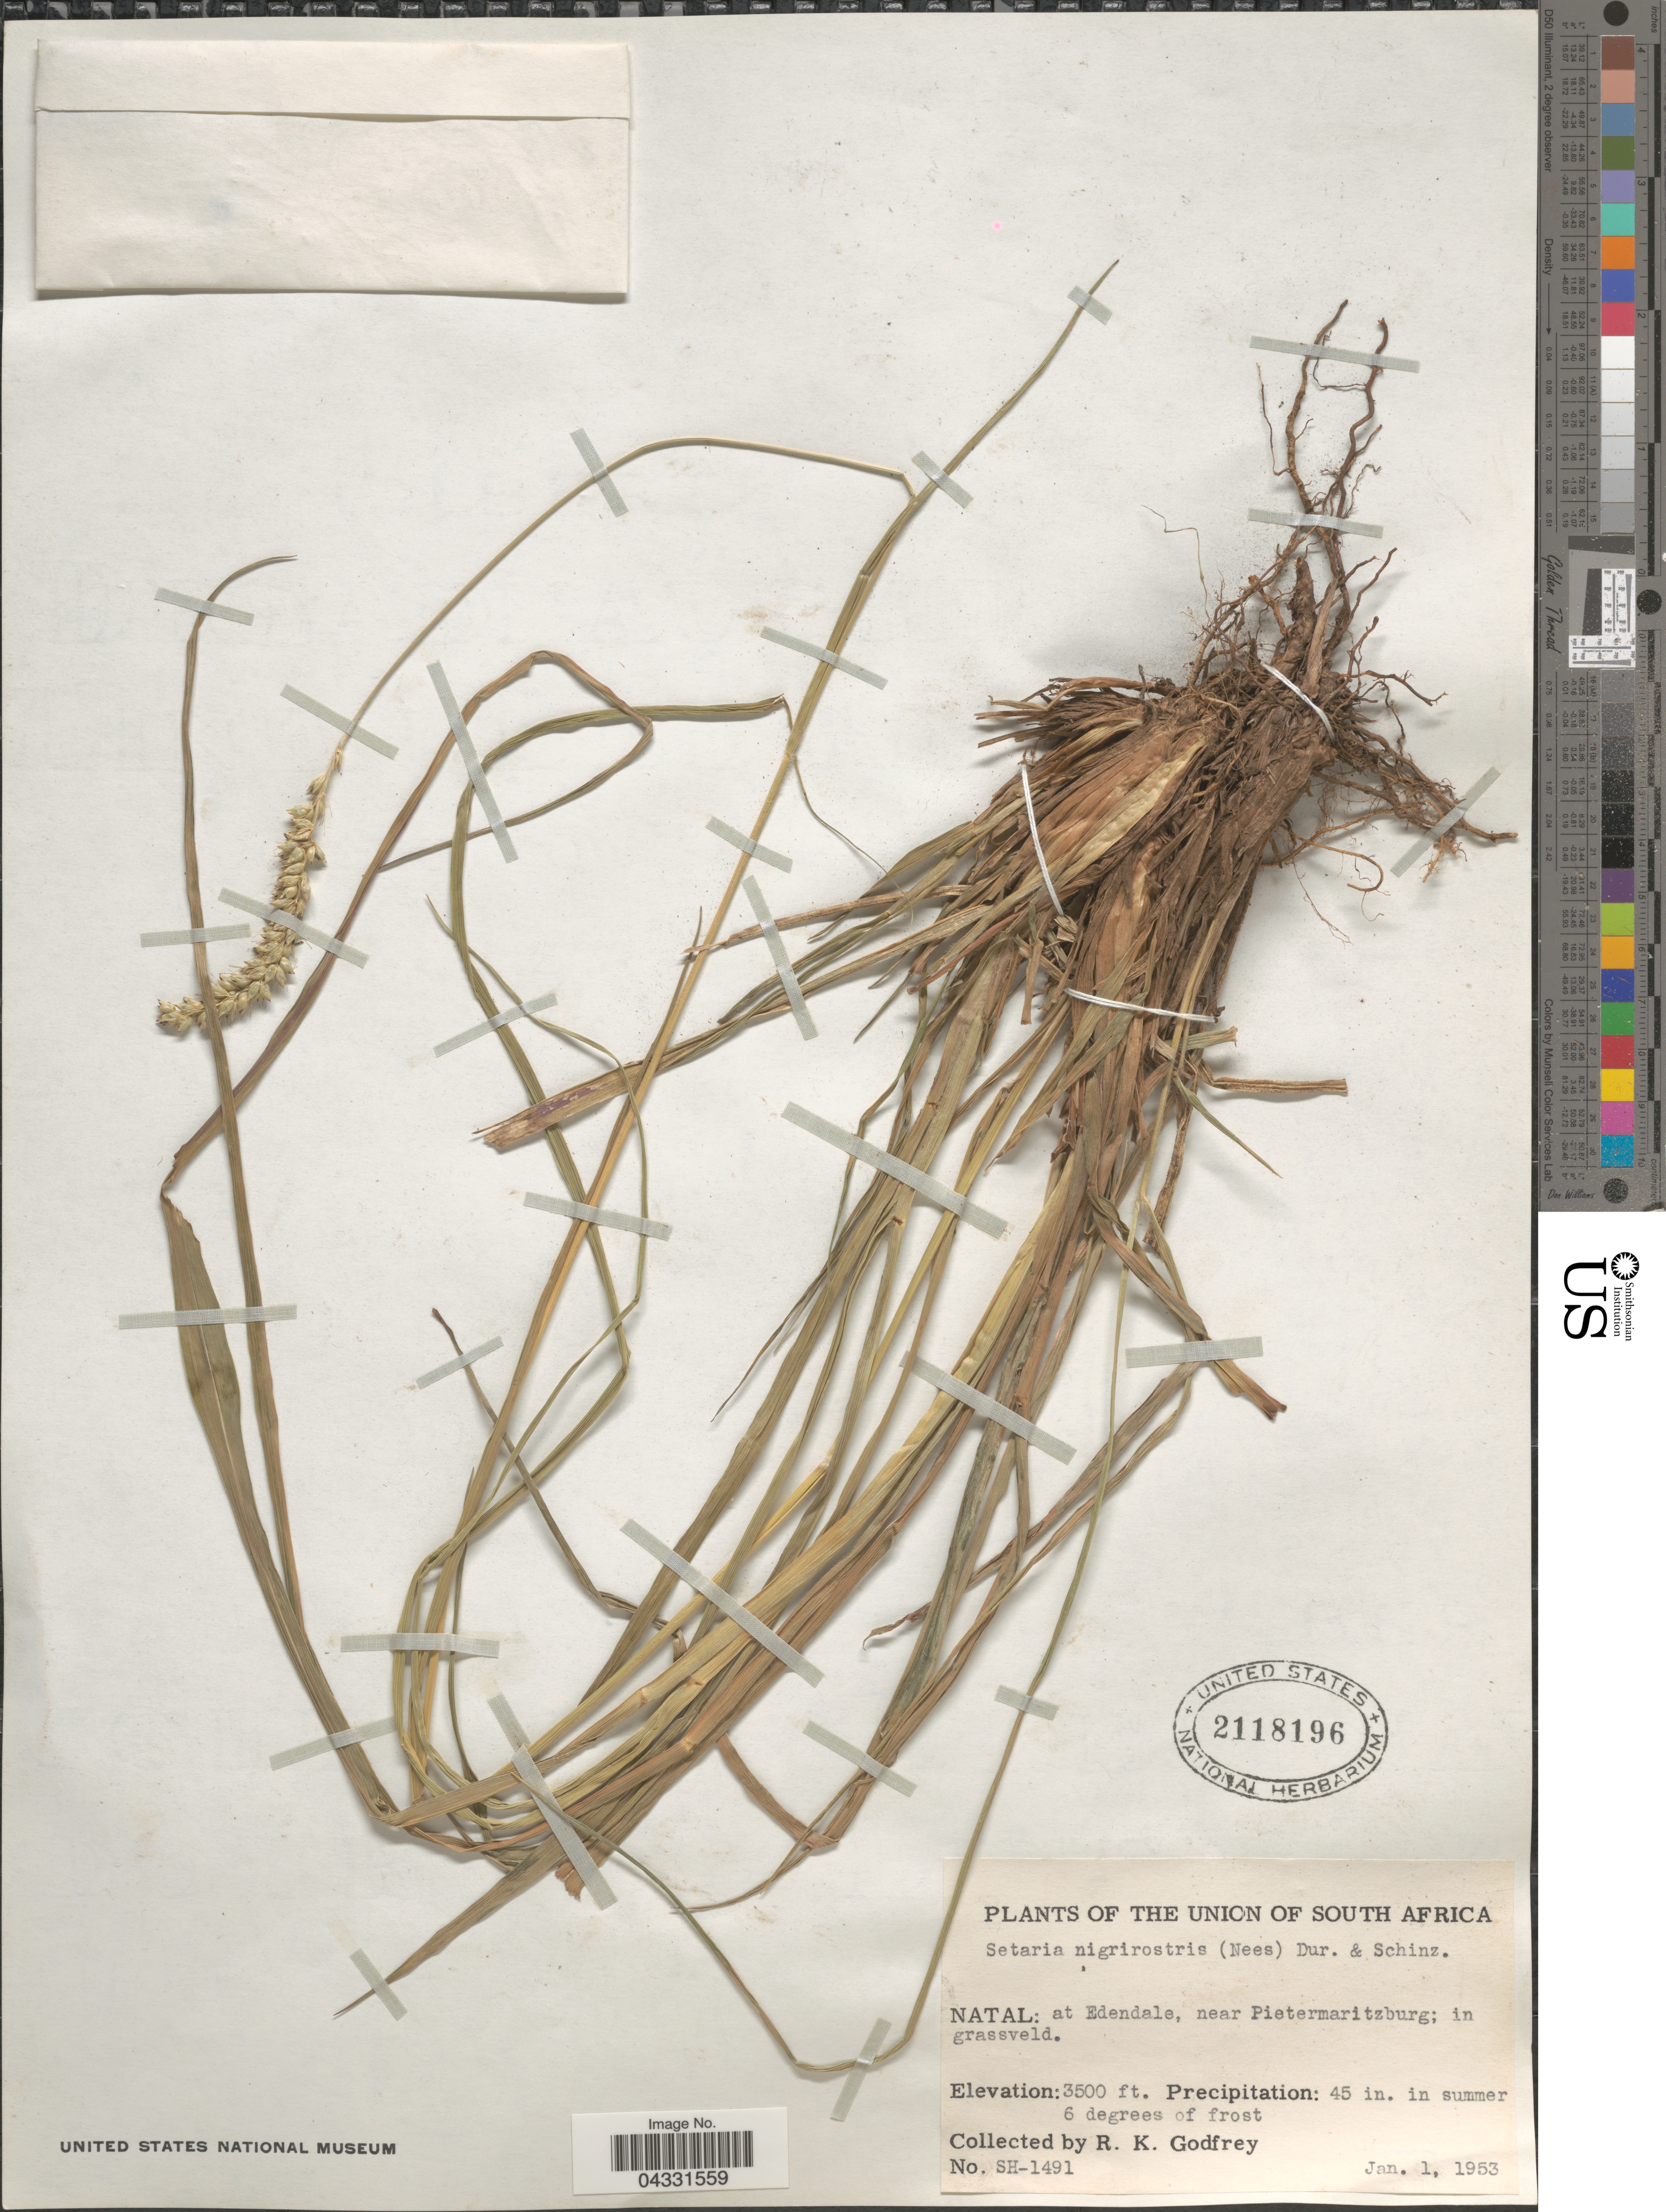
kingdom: Plantae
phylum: Tracheophyta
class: Liliopsida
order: Poales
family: Poaceae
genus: Setaria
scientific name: Setaria nigrirostris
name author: (Nees) Durand & Schinz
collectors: R. K. Godfrey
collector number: SH-1491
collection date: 1953-01-01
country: South Africa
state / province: KwaZulu-Natal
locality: Union of South Africa. Natal: at Edendale, near Pietermaritzburg; in grassveld.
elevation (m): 1067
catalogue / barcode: US 2118196